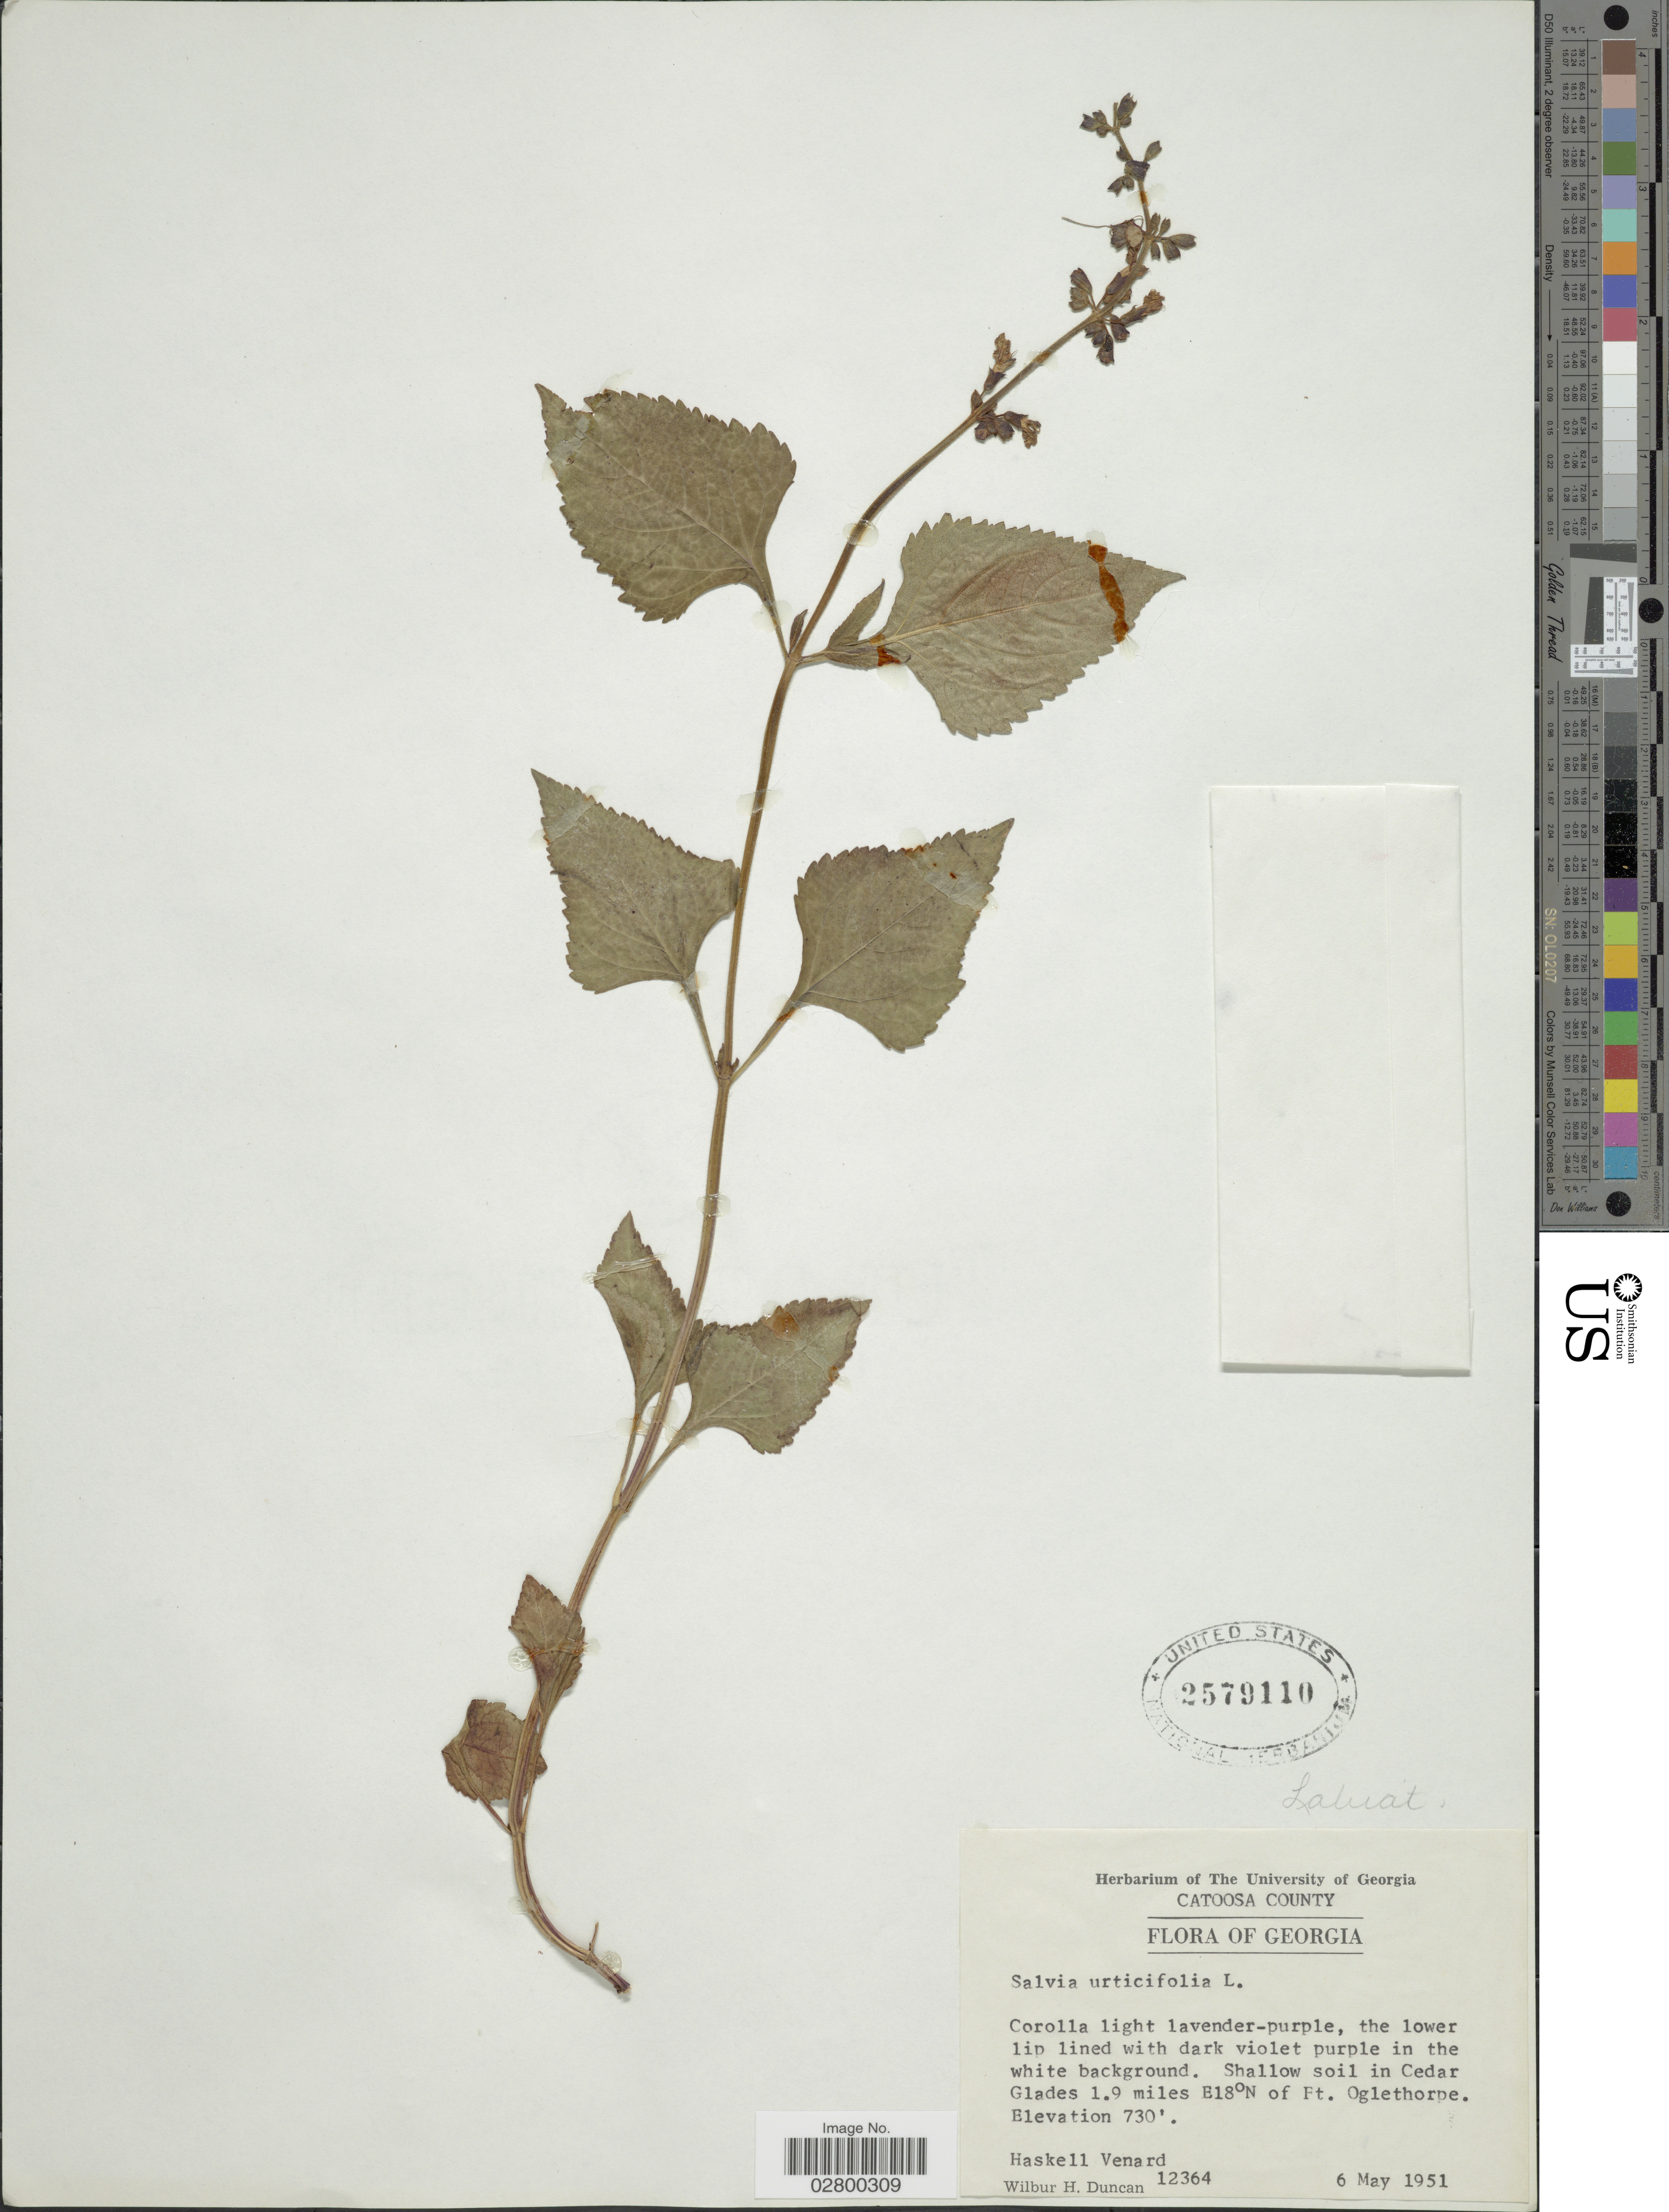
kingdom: Plantae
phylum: Tracheophyta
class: Magnoliopsida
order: Lamiales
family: Lamiaceae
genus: Salvia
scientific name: Salvia urticifolia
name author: L.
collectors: H. Venard & W. H. Duncan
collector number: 12364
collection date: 1951-05-06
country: United States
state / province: Georgia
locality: Catoosa County, Shallow soil in Cedar Glades 1.9 miles. E18°N of Ft. Oglethorpe.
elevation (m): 223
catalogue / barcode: US 2579110